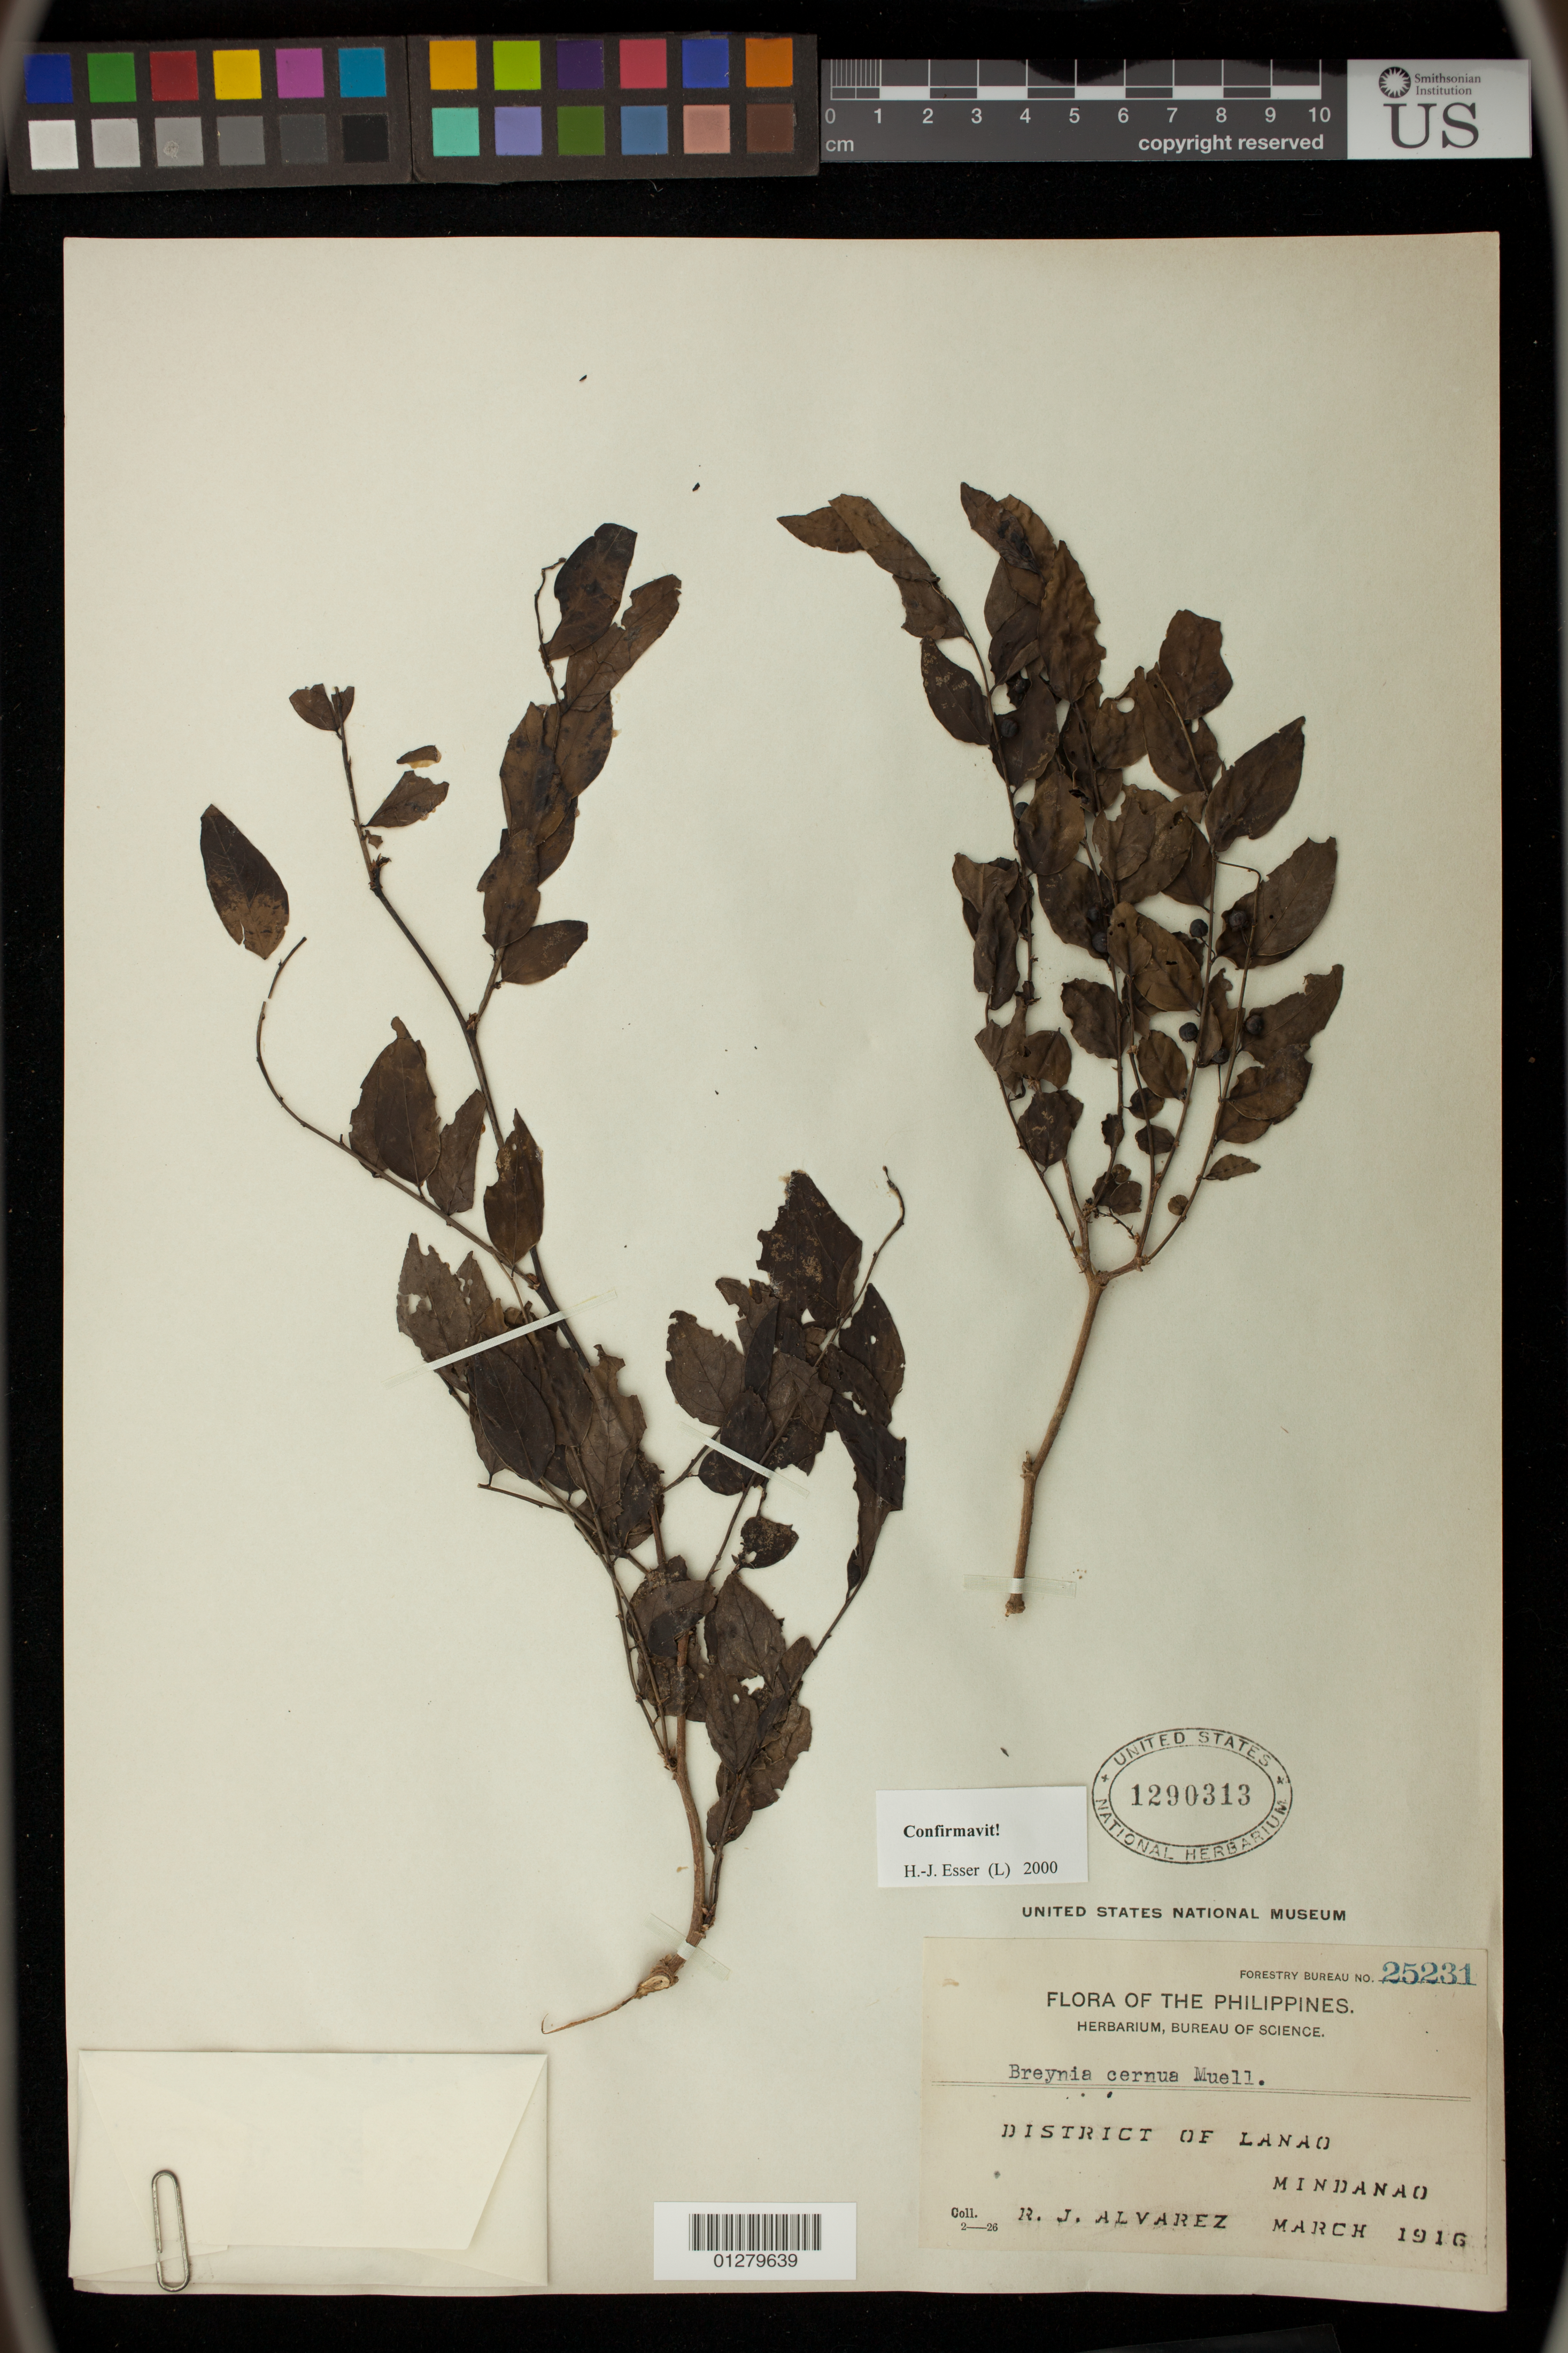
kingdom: Plantae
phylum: Tracheophyta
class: Magnoliopsida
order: Malpighiales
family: Phyllanthaceae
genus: Breynia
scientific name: Breynia cernua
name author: (Poir.) Müll. Arg.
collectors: R. Alvarez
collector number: For. Bur. 25231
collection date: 1916-03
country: Philippines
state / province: Central Visayas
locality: District of Lanao, Mindanao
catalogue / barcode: US 1290313